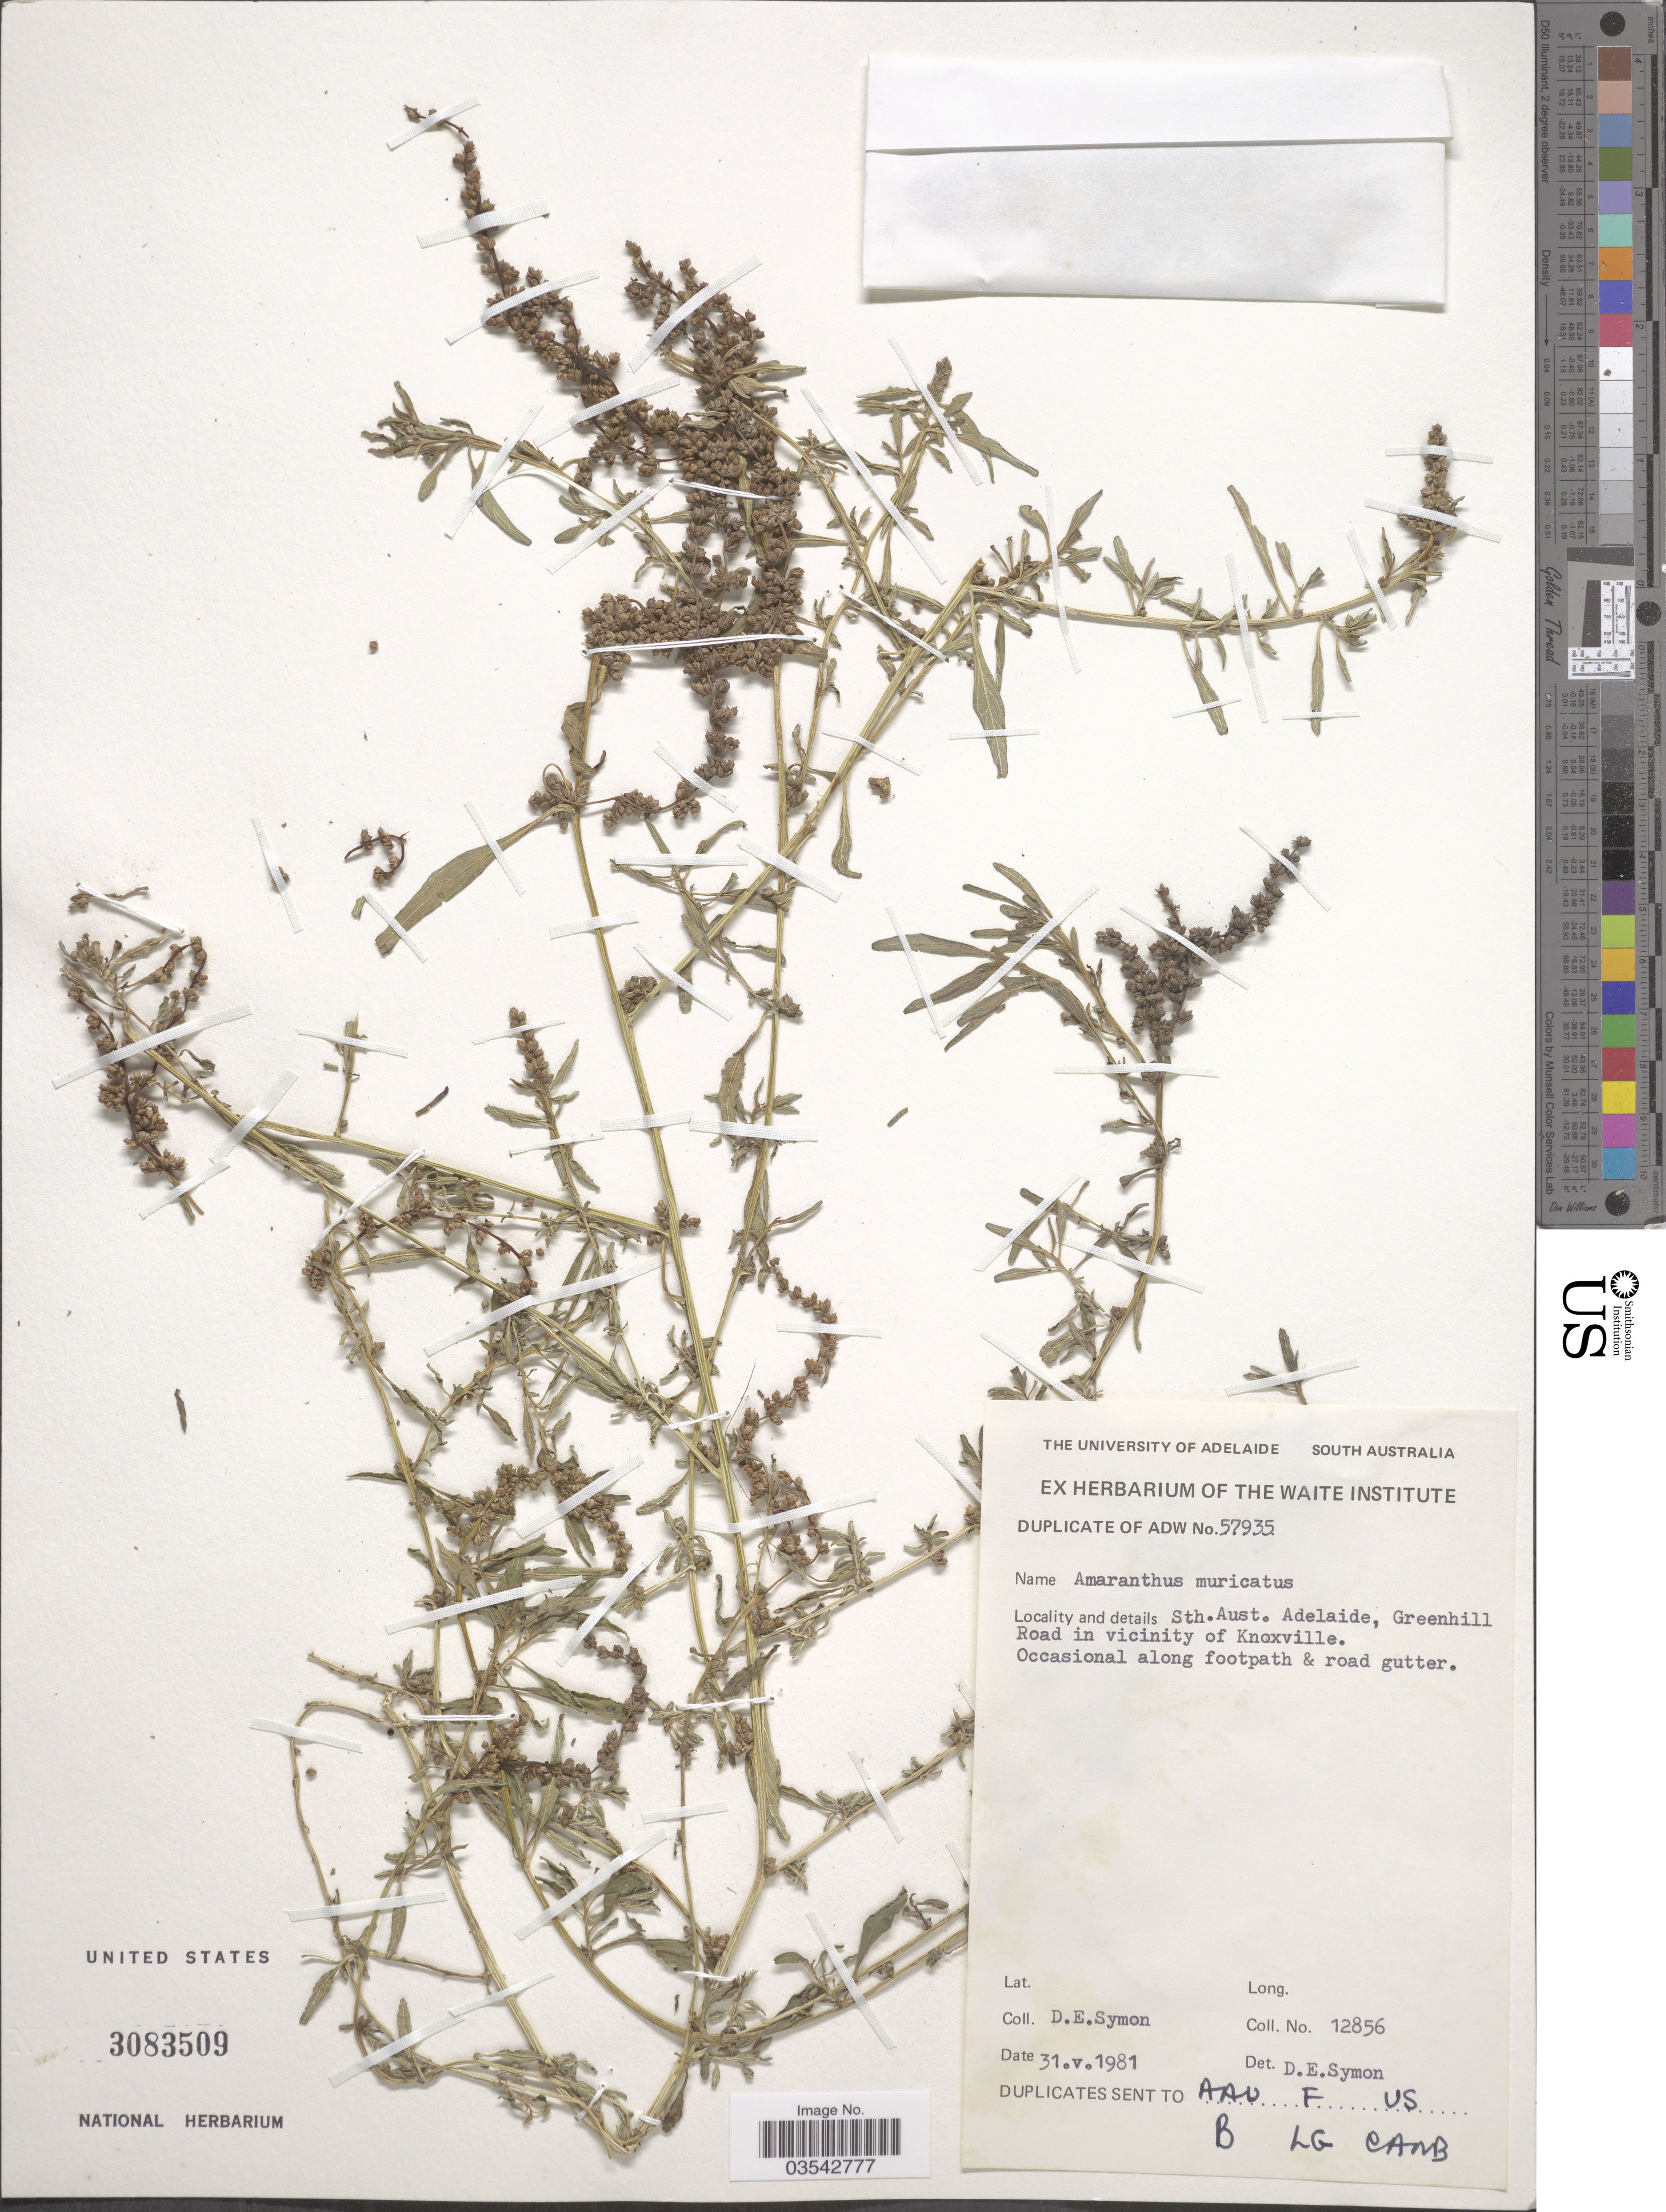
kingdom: Plantae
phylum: Tracheophyta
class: Magnoliopsida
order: Caryophyllales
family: Amaranthaceae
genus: Amaranthus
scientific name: Amaranthus muricatus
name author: (Moq.) Hieron.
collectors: D. Symon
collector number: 12856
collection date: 1981-05-31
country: Australia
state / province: South Australia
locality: Adelaide, Greenhill Road in vicinity of Knoxville. Along footpath & road gutter.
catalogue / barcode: US 3083509